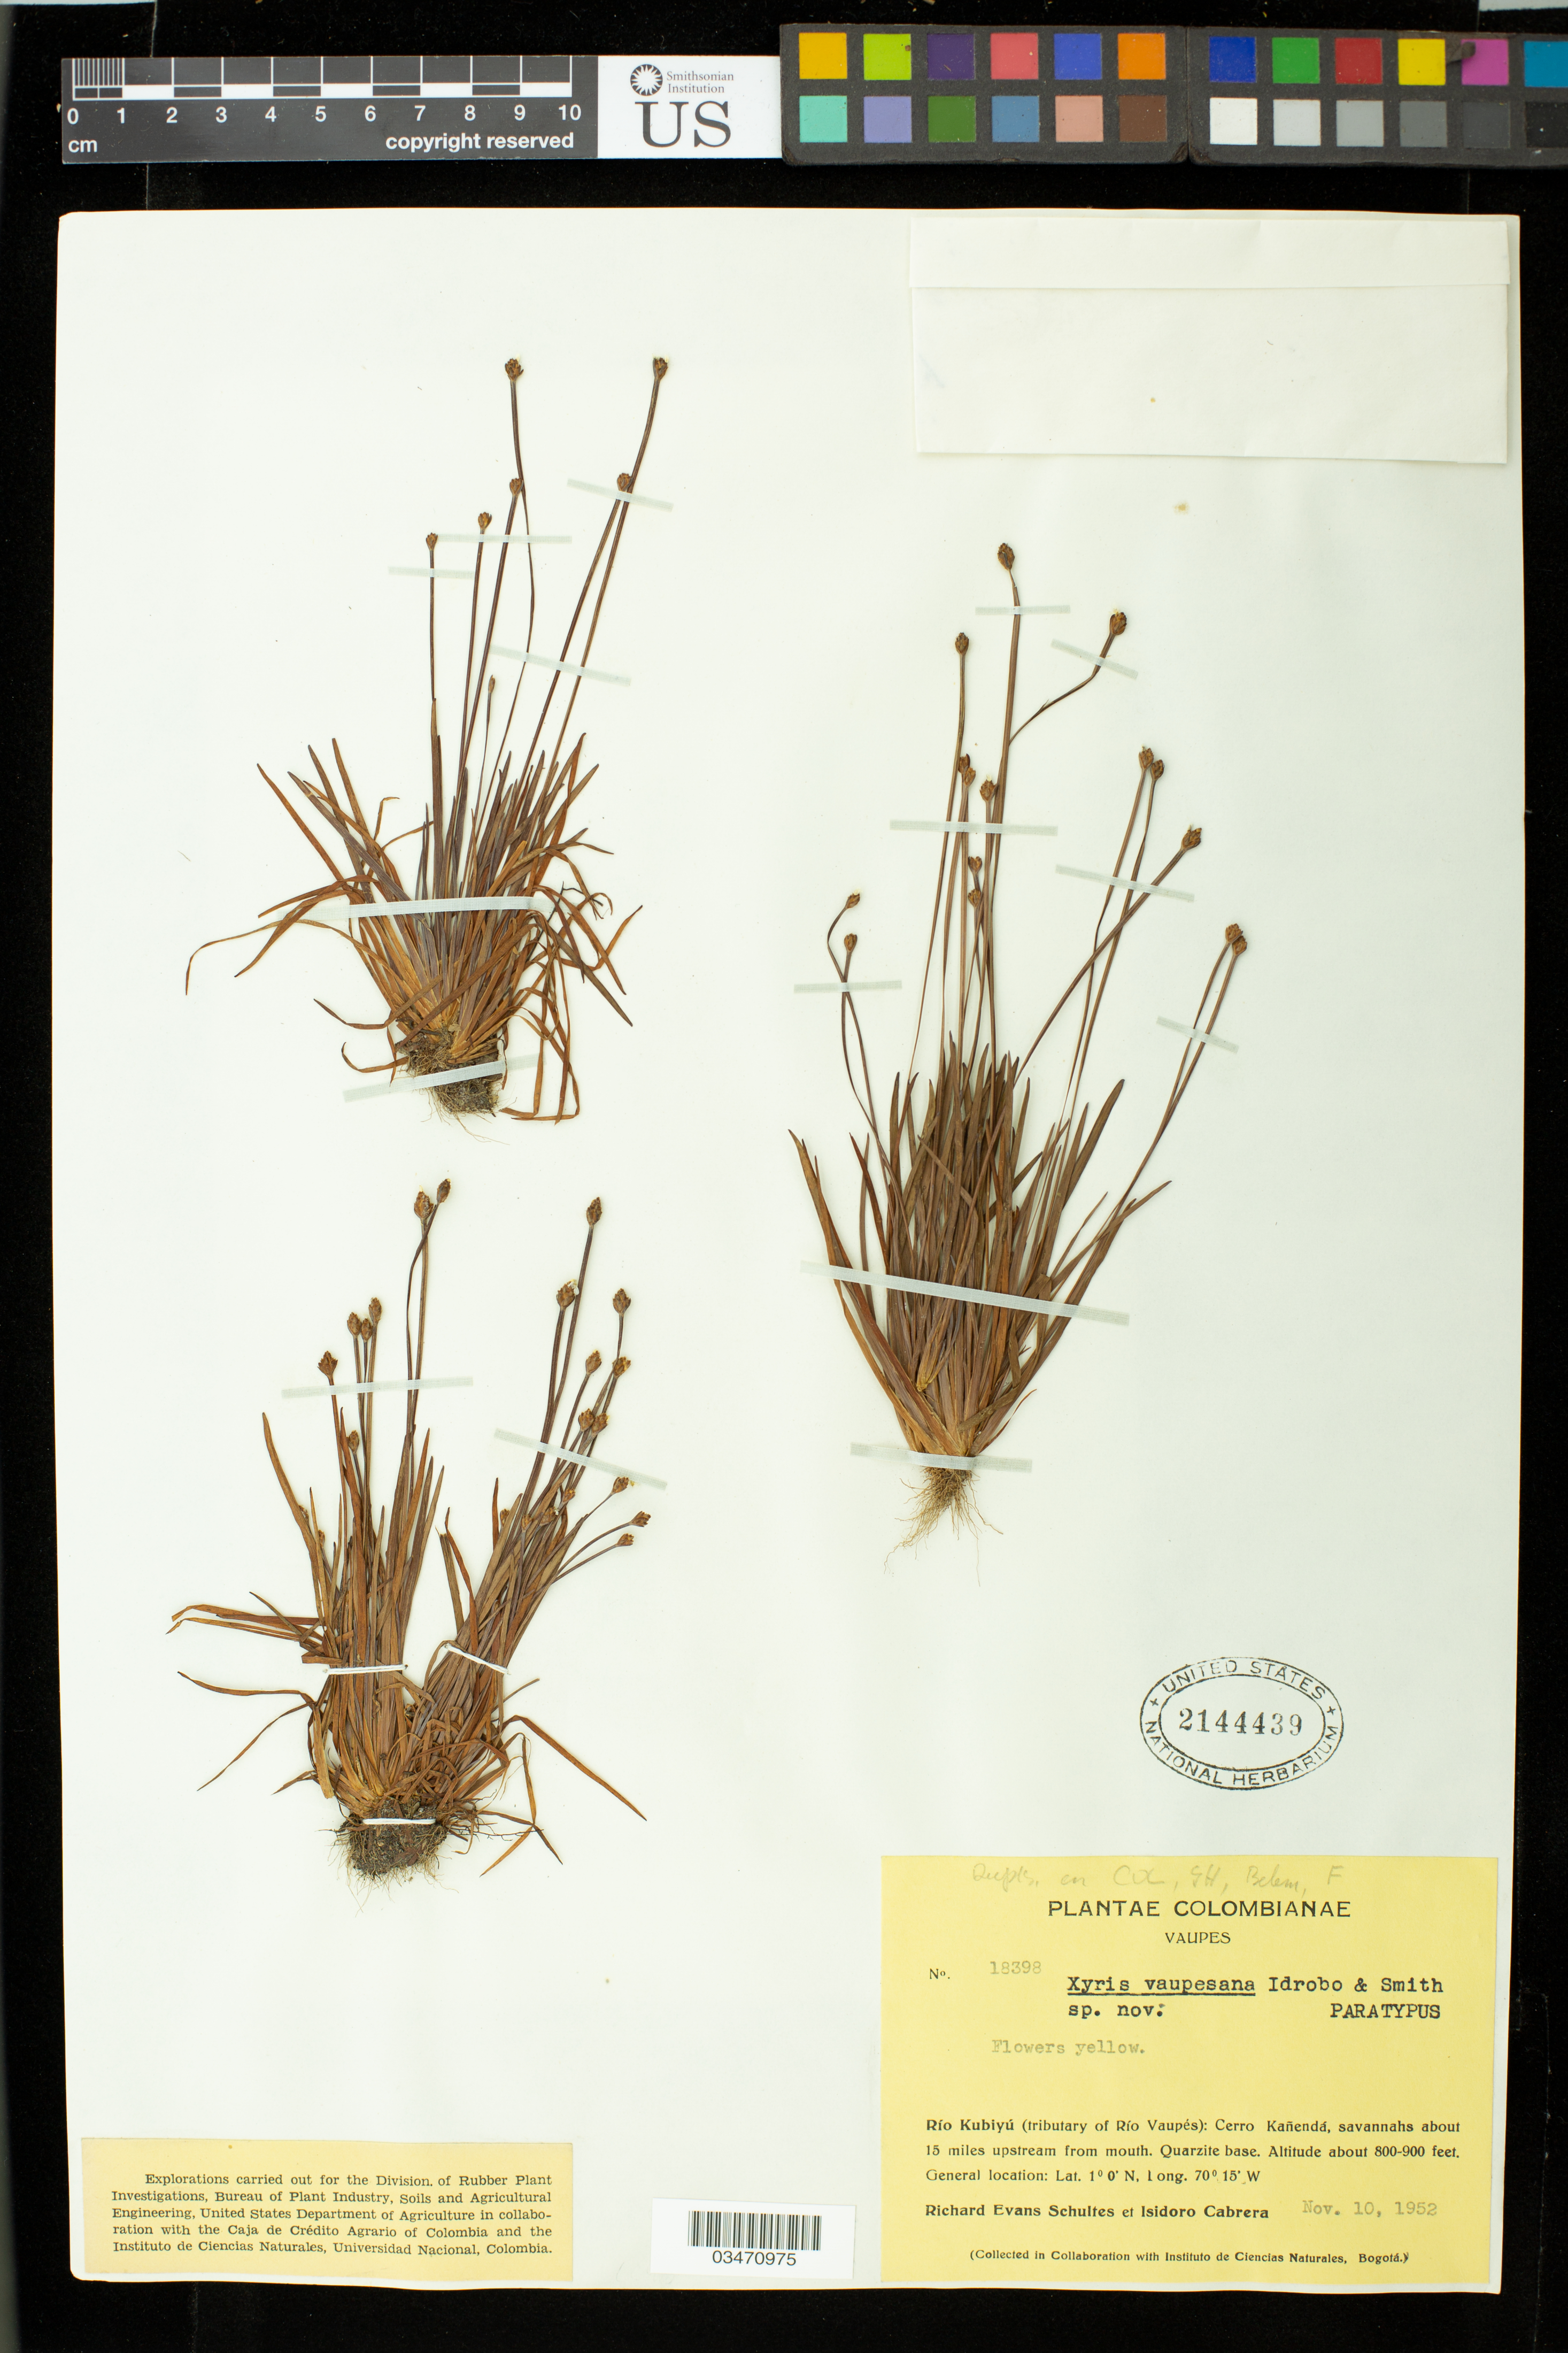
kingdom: Plantae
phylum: Tracheophyta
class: Liliopsida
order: Poales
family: Xyridaceae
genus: Xyris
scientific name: Xyris vaupesana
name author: Idrobo & L.B. Sm.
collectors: R. E. Schultes & I. Cabrera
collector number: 18398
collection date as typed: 10 Nov 1952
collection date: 1952-11-10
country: Colombia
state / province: Vaupes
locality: Río Kubiyú (tributary of Río Vaupés), Cerro Kañendá, about 15 miles upstream from mouth.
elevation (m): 244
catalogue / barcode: US 2144439